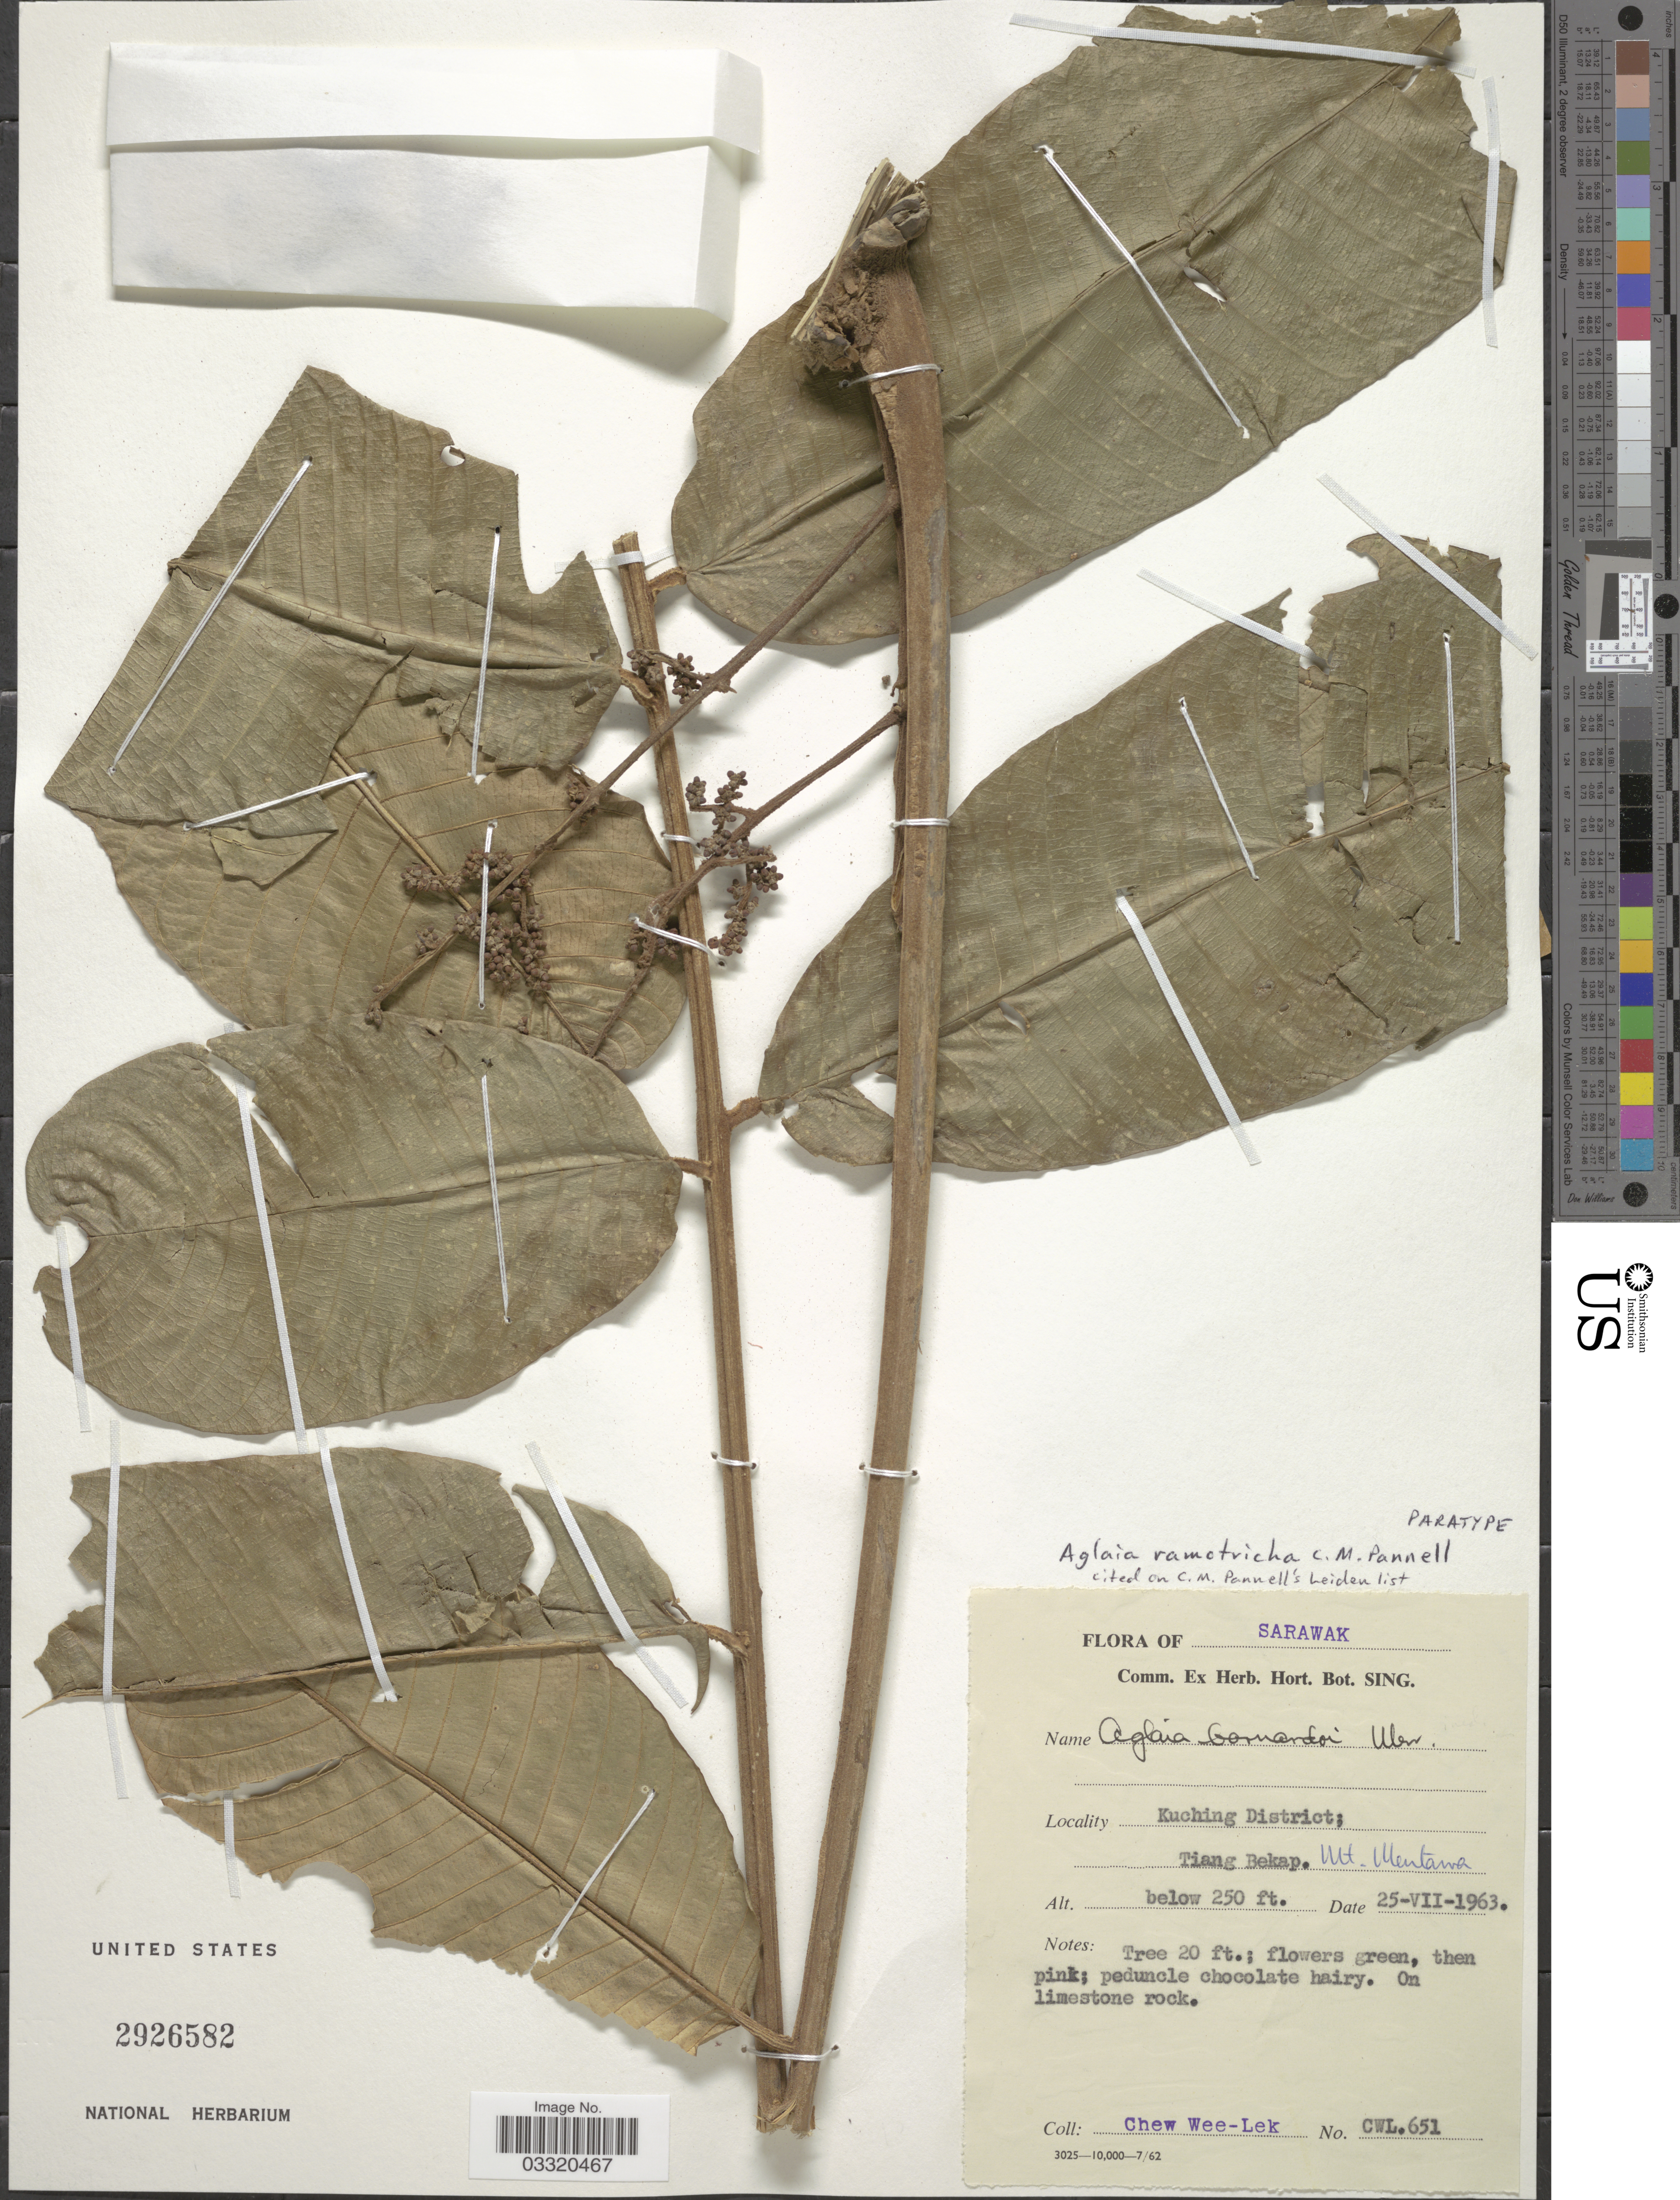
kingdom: Plantae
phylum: Tracheophyta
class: Magnoliopsida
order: Sapindales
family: Meliaceae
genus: Aglaia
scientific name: Aglaia ramotricha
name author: Pannell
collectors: W. Chew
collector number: CWL.651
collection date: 1963-07-25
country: Malaysia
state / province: Sarawak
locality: Kuching District; Tiang Bekap. Mt. Mentawa.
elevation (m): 76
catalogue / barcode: US 2926582